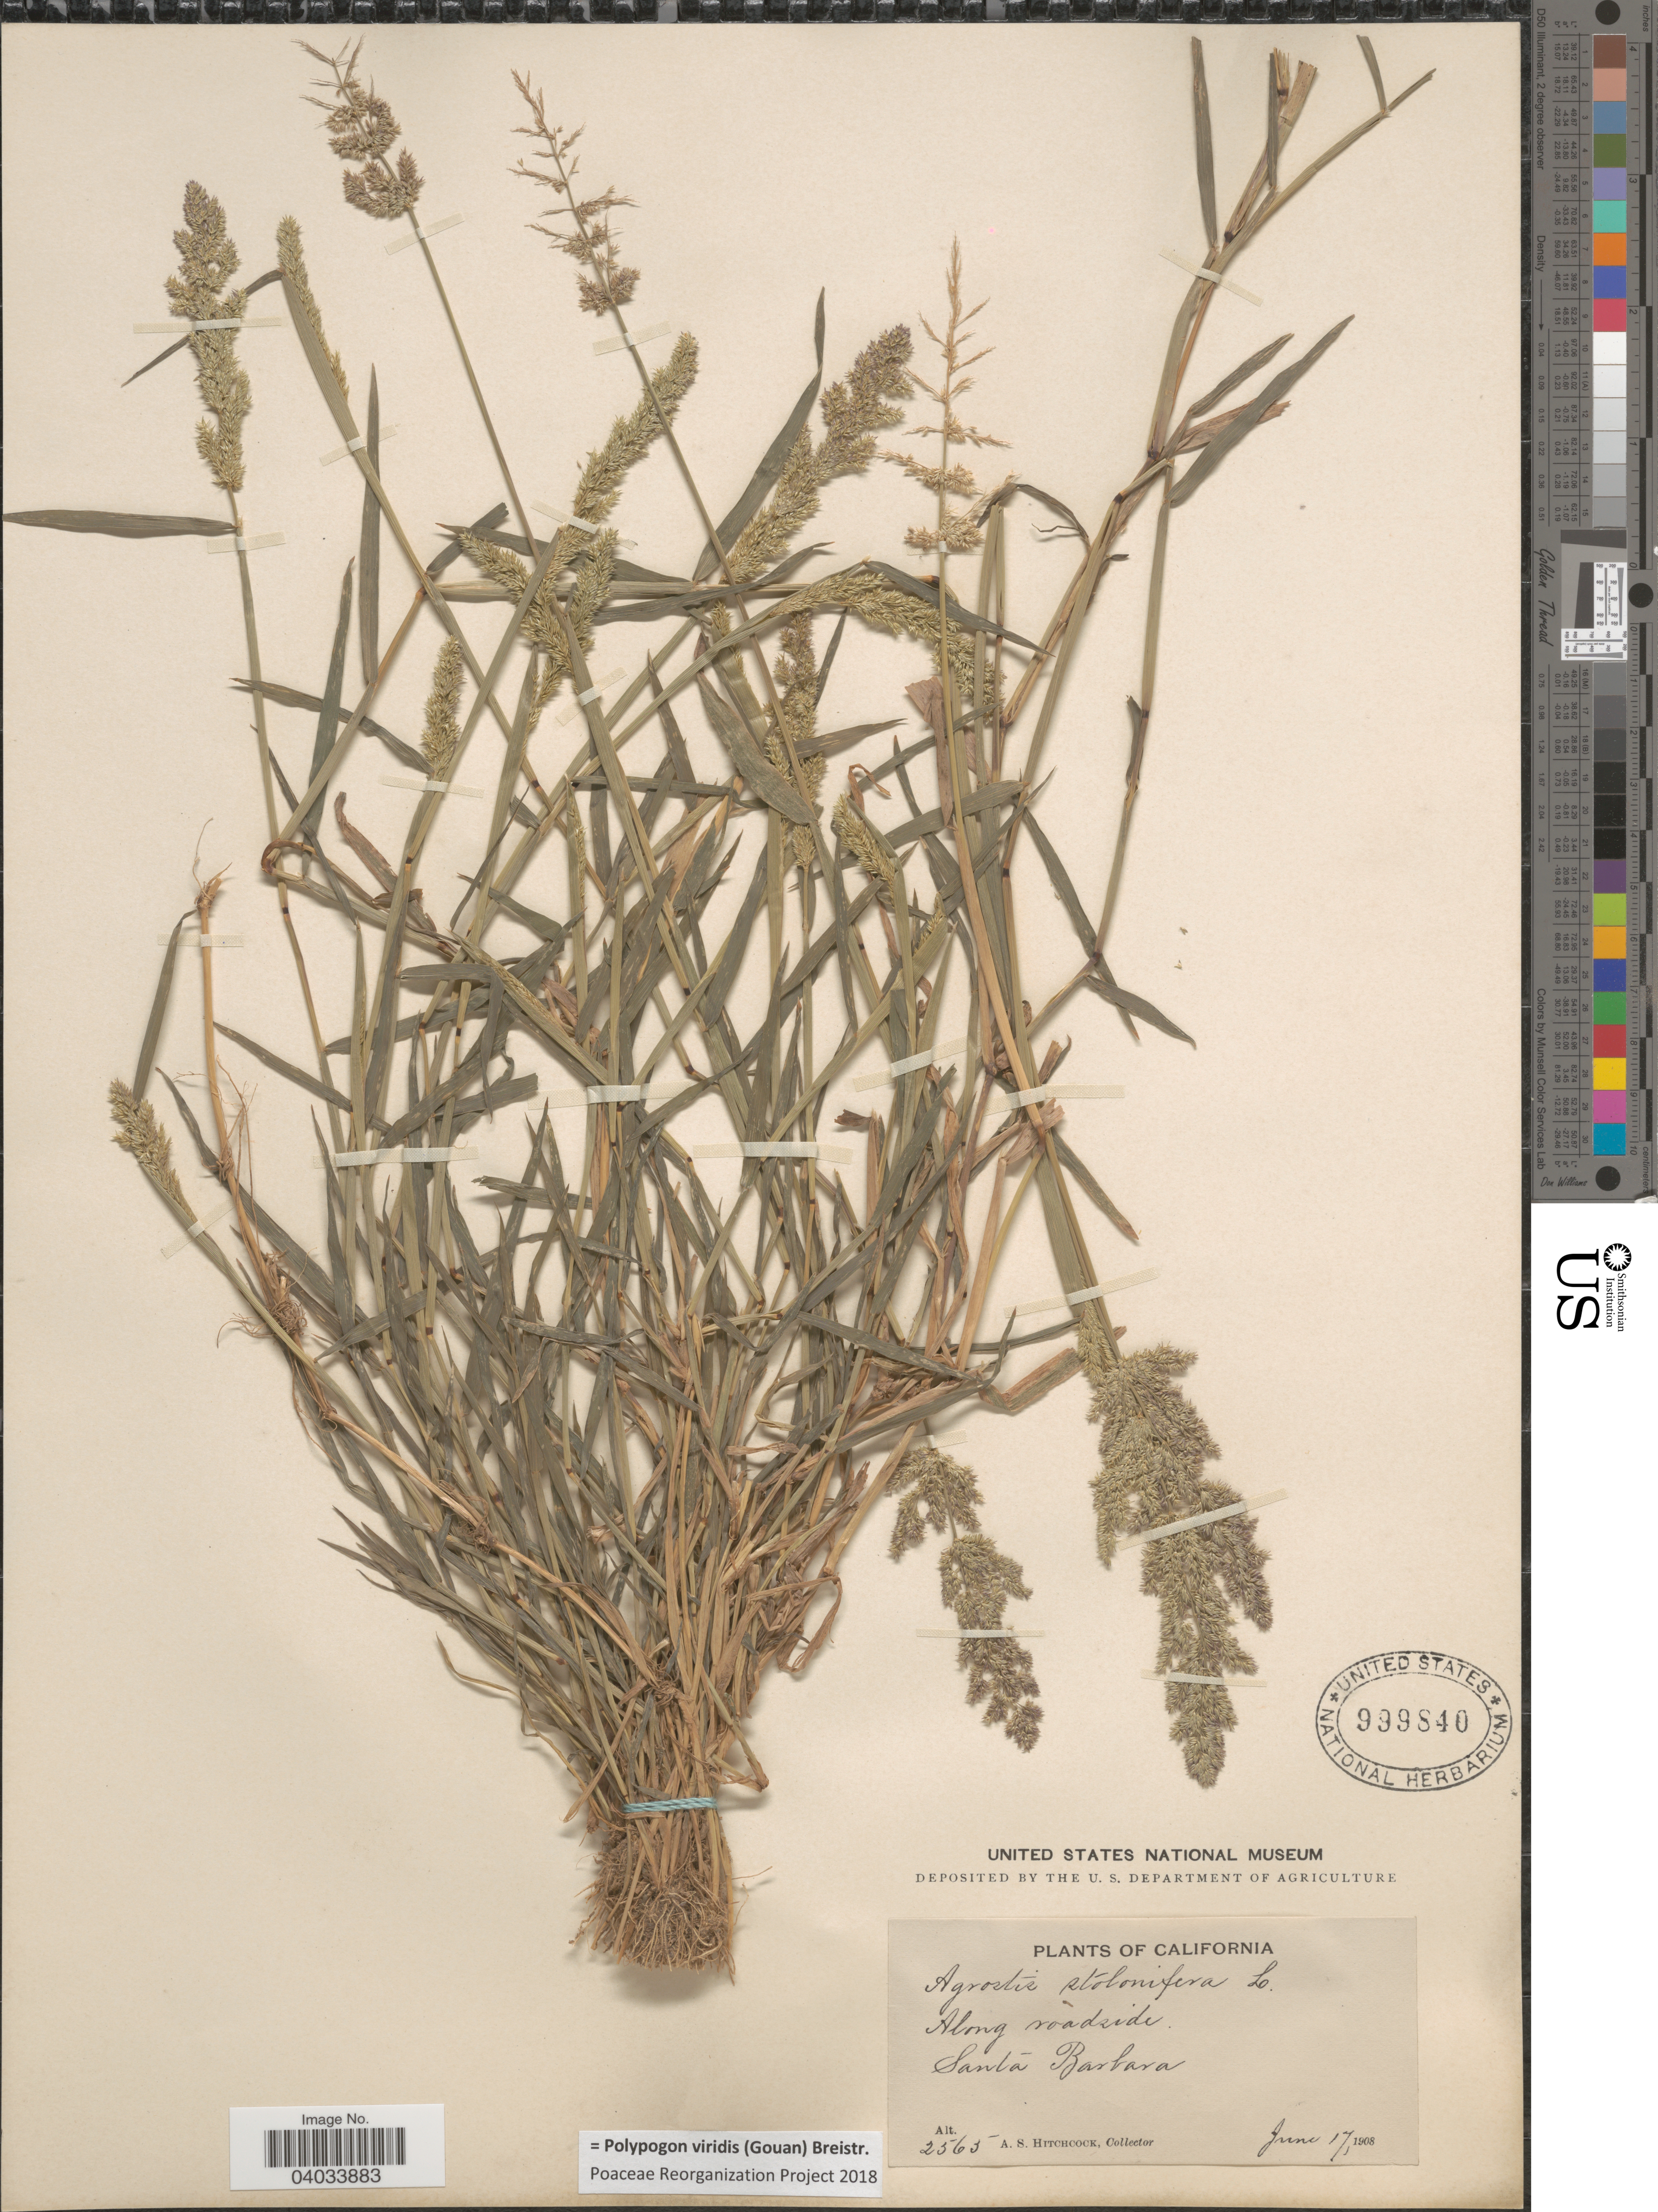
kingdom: Plantae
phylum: Tracheophyta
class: Liliopsida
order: Poales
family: Poaceae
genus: Polypogon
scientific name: Polypogon viridis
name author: (Gouan) Breistroffer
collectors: A. S. Hitchcock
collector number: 2565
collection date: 1908-06-17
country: United States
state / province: California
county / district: Santa Barbara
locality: Along roadside. Santa Barbara.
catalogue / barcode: US 999840